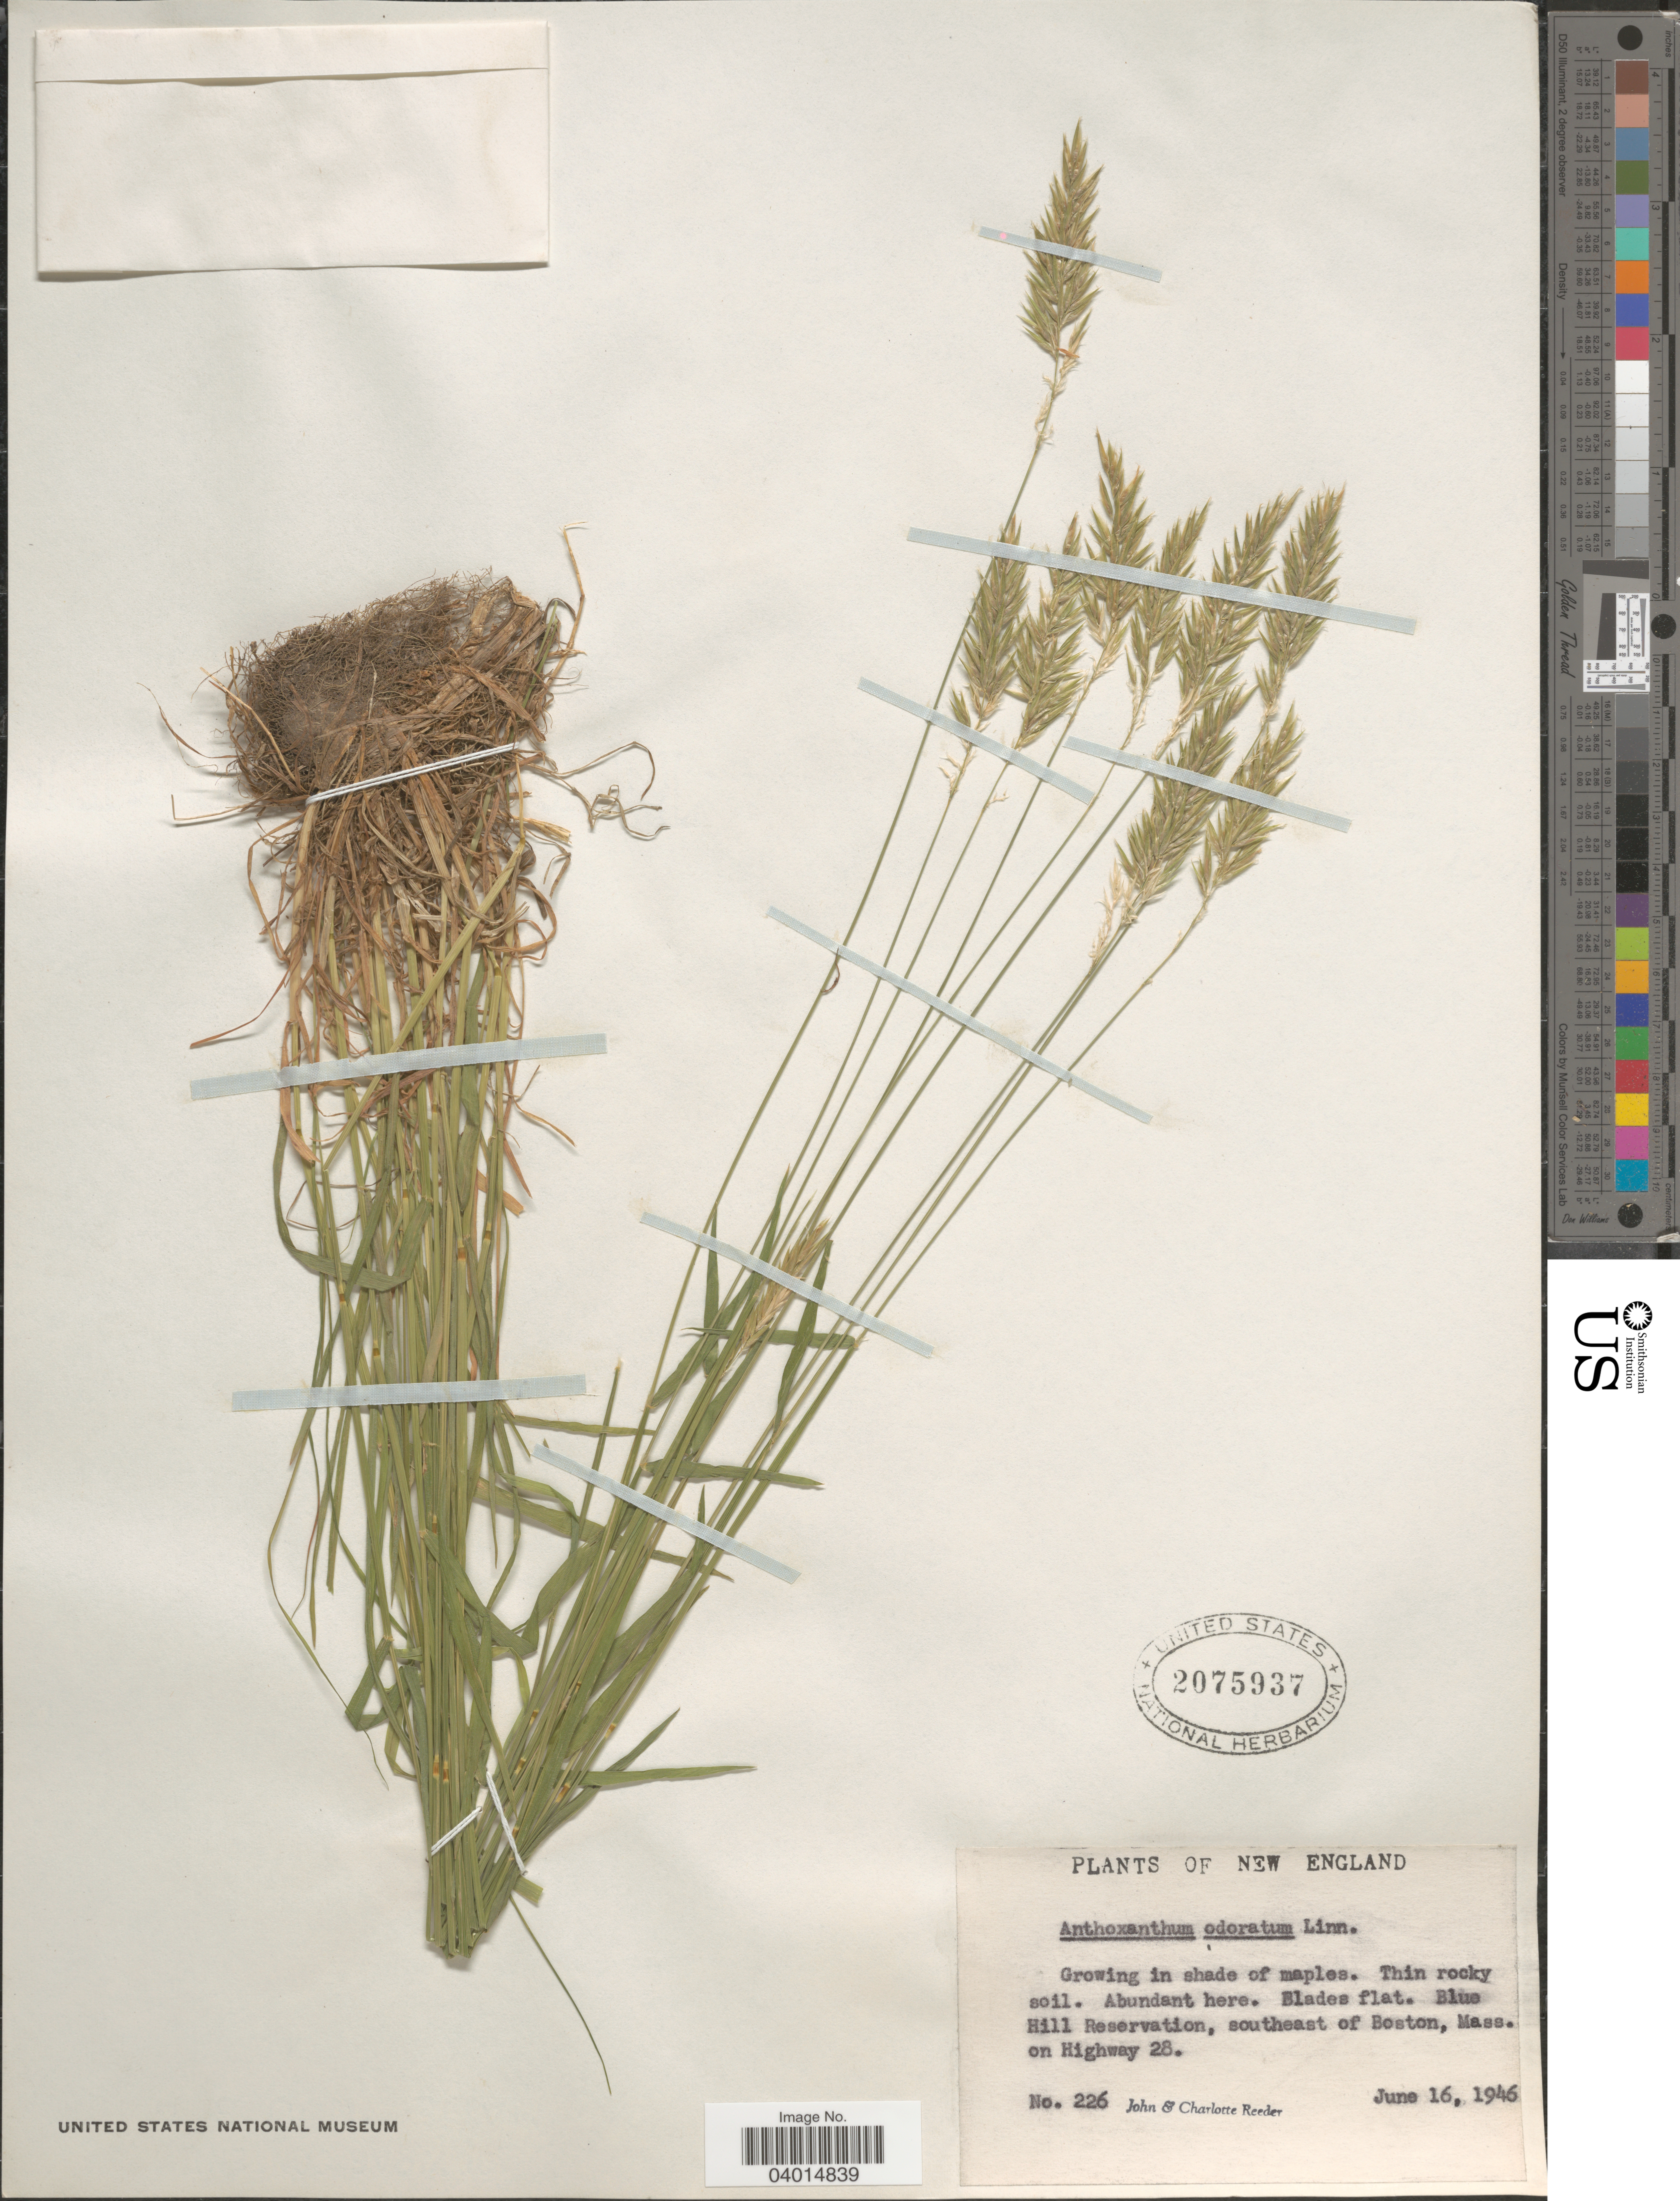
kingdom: Plantae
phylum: Tracheophyta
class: Liliopsida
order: Poales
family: Poaceae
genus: Anthoxanthum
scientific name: Anthoxanthum odoratum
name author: L.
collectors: J. R. Reeder & C. G. Reeder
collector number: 226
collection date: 1946-06-16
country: United States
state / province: Massachusetts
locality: New England. Blue Hill Reservation, southeast of Boston, on Highway 28.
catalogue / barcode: US 2075937